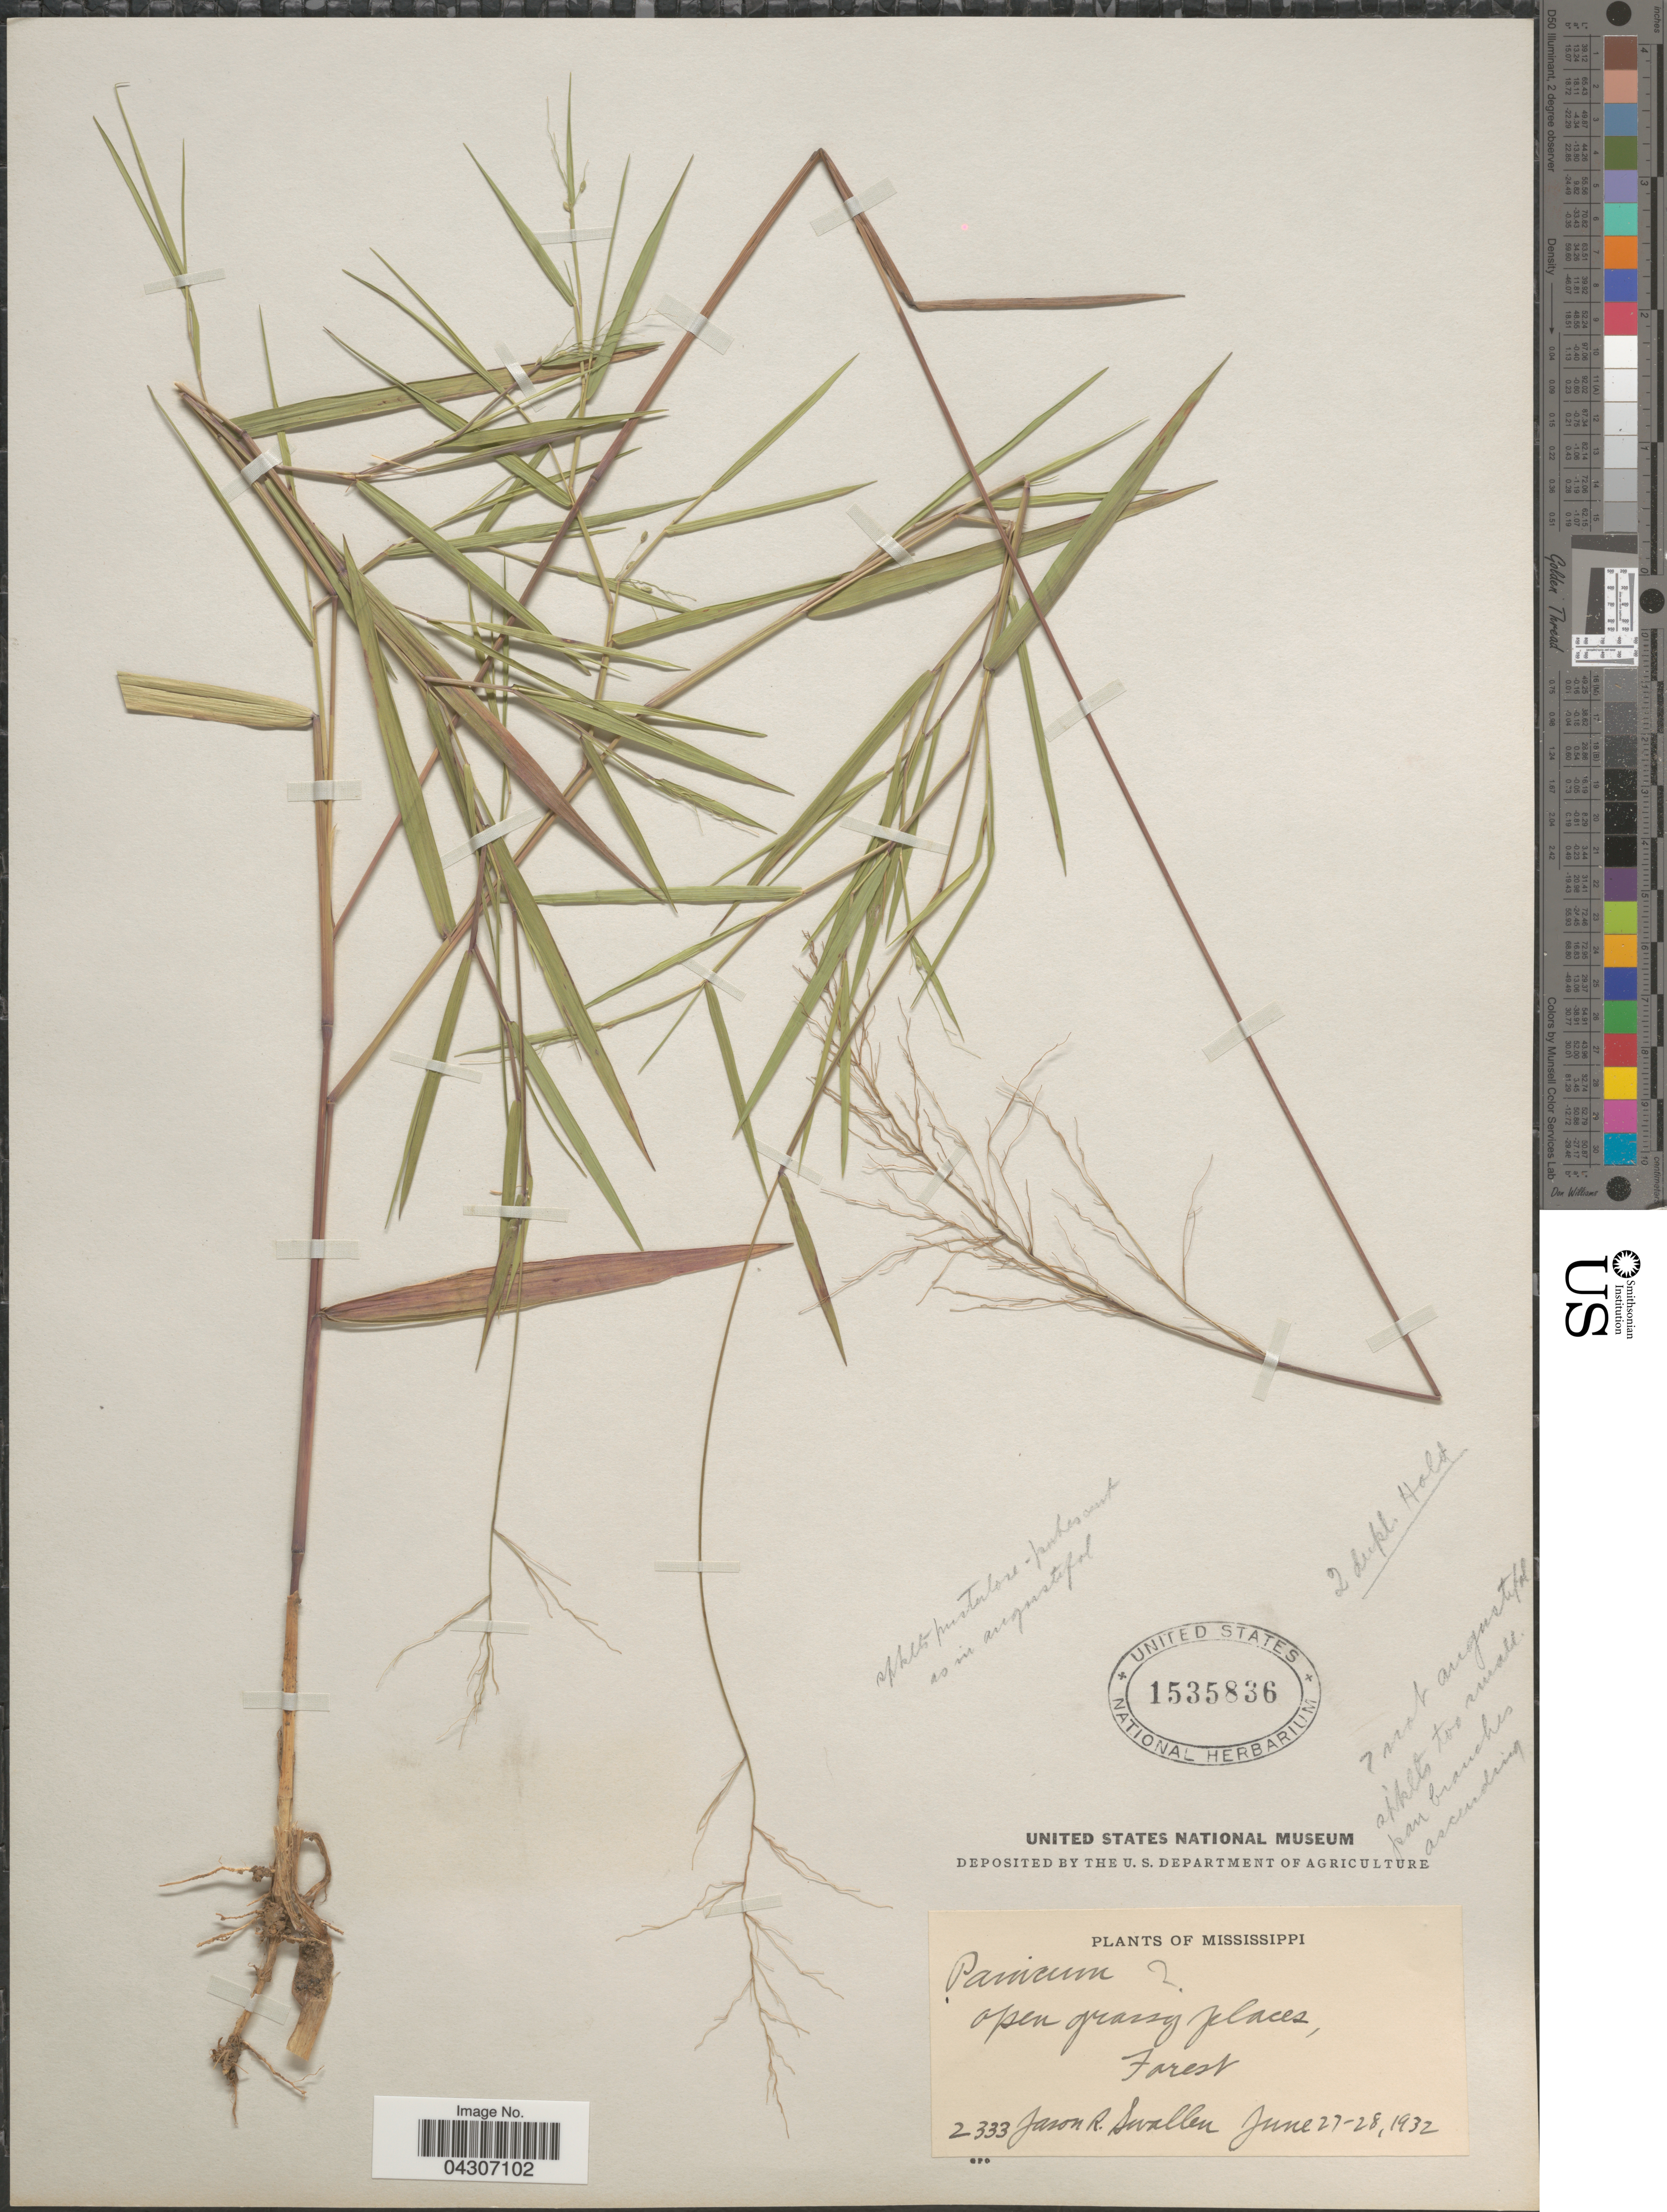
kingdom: Plantae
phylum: Tracheophyta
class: Liliopsida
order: Poales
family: Poaceae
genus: Dichanthelium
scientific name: Dichanthelium aciculare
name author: (Desv. ex Poir.) Gould & C.A. Clark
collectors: J. R. Swallen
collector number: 2333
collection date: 1932-06-27/1932-06-28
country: United States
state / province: Mississippi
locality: Open grassy places, Forest.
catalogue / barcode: US 1535836